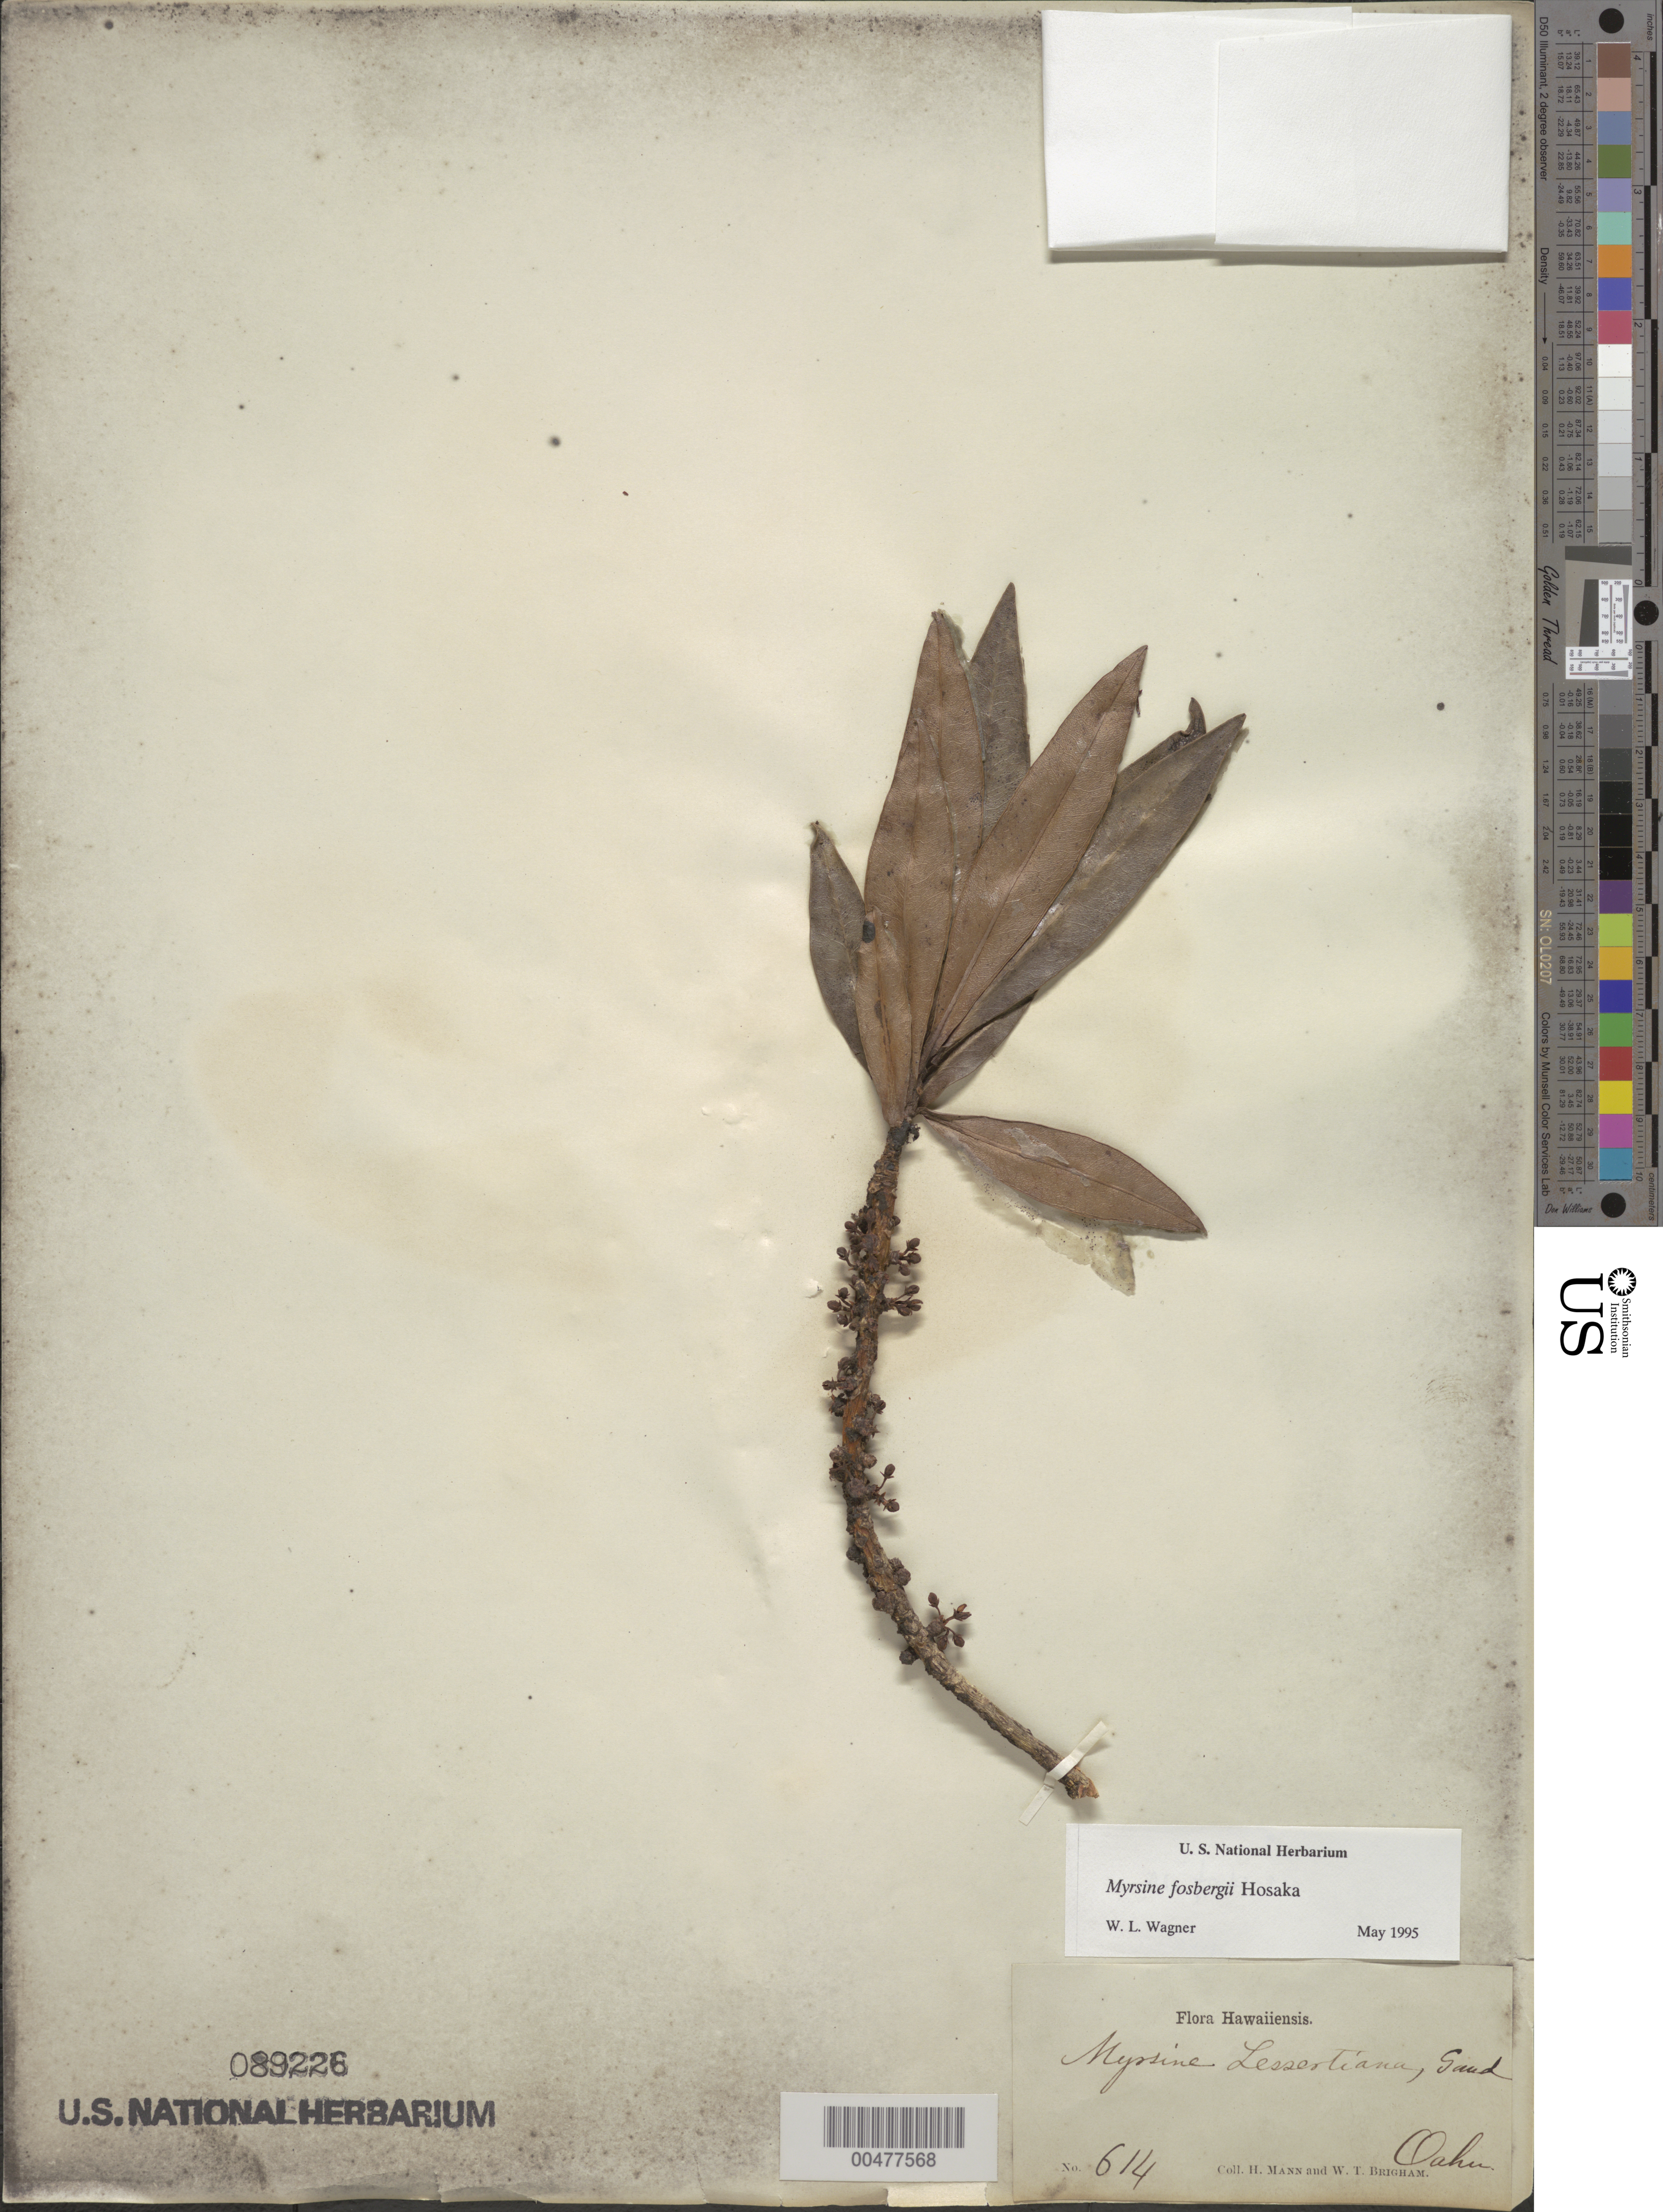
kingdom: Plantae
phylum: Tracheophyta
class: Magnoliopsida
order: Ericales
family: Primulaceae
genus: Myrsine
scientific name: Myrsine fosbergii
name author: Hosaka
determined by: Wagner, W. L., (BOT), Smithsonian Institution - National Museum of Natural History (UNITED STATES)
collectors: H. Mann & W. T. Brigham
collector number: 614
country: United States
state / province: Hawaii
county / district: Honolulu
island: Oahu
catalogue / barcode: US 89226